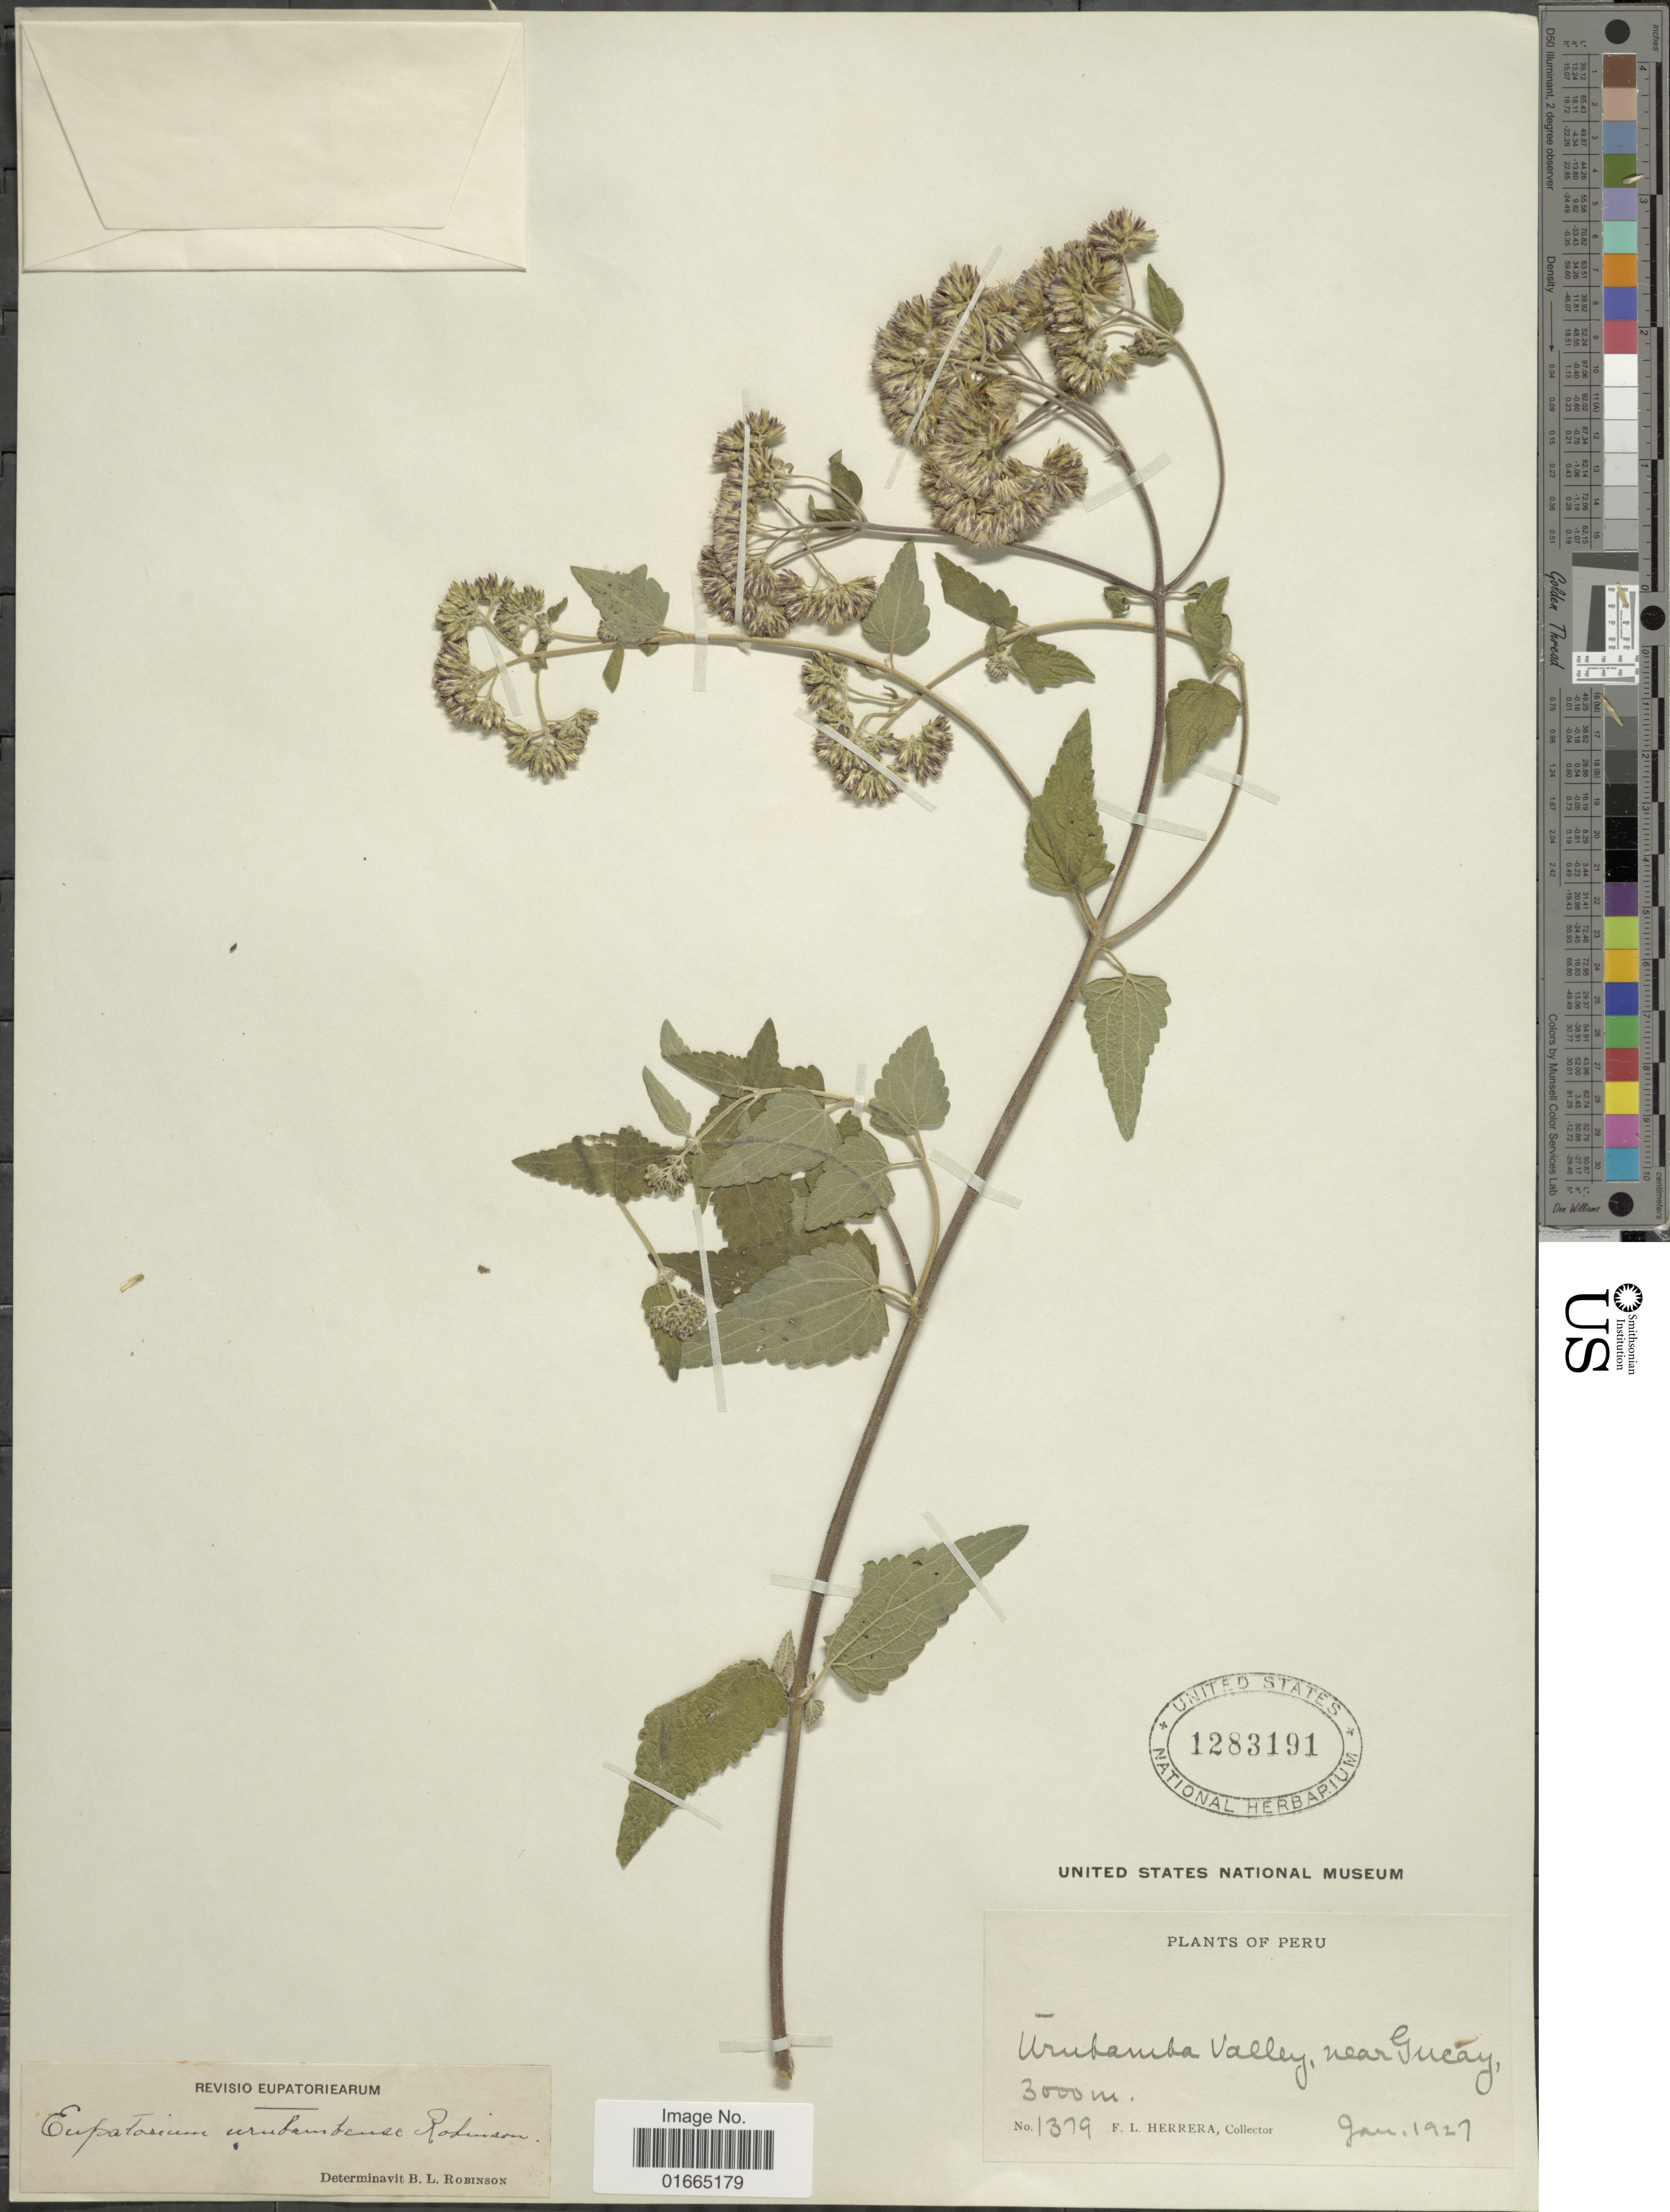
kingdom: Plantae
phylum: Tracheophyta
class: Magnoliopsida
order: Asterales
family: Asteraceae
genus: Cronquistianthus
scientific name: Cronquistianthus urubambensis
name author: (B.L. Rob.) R.M. King & H. Rob.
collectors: F. L. Herrera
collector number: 1379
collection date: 1927-01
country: Peru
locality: Urubamba Valley, near Gucay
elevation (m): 3000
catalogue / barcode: US 1283191